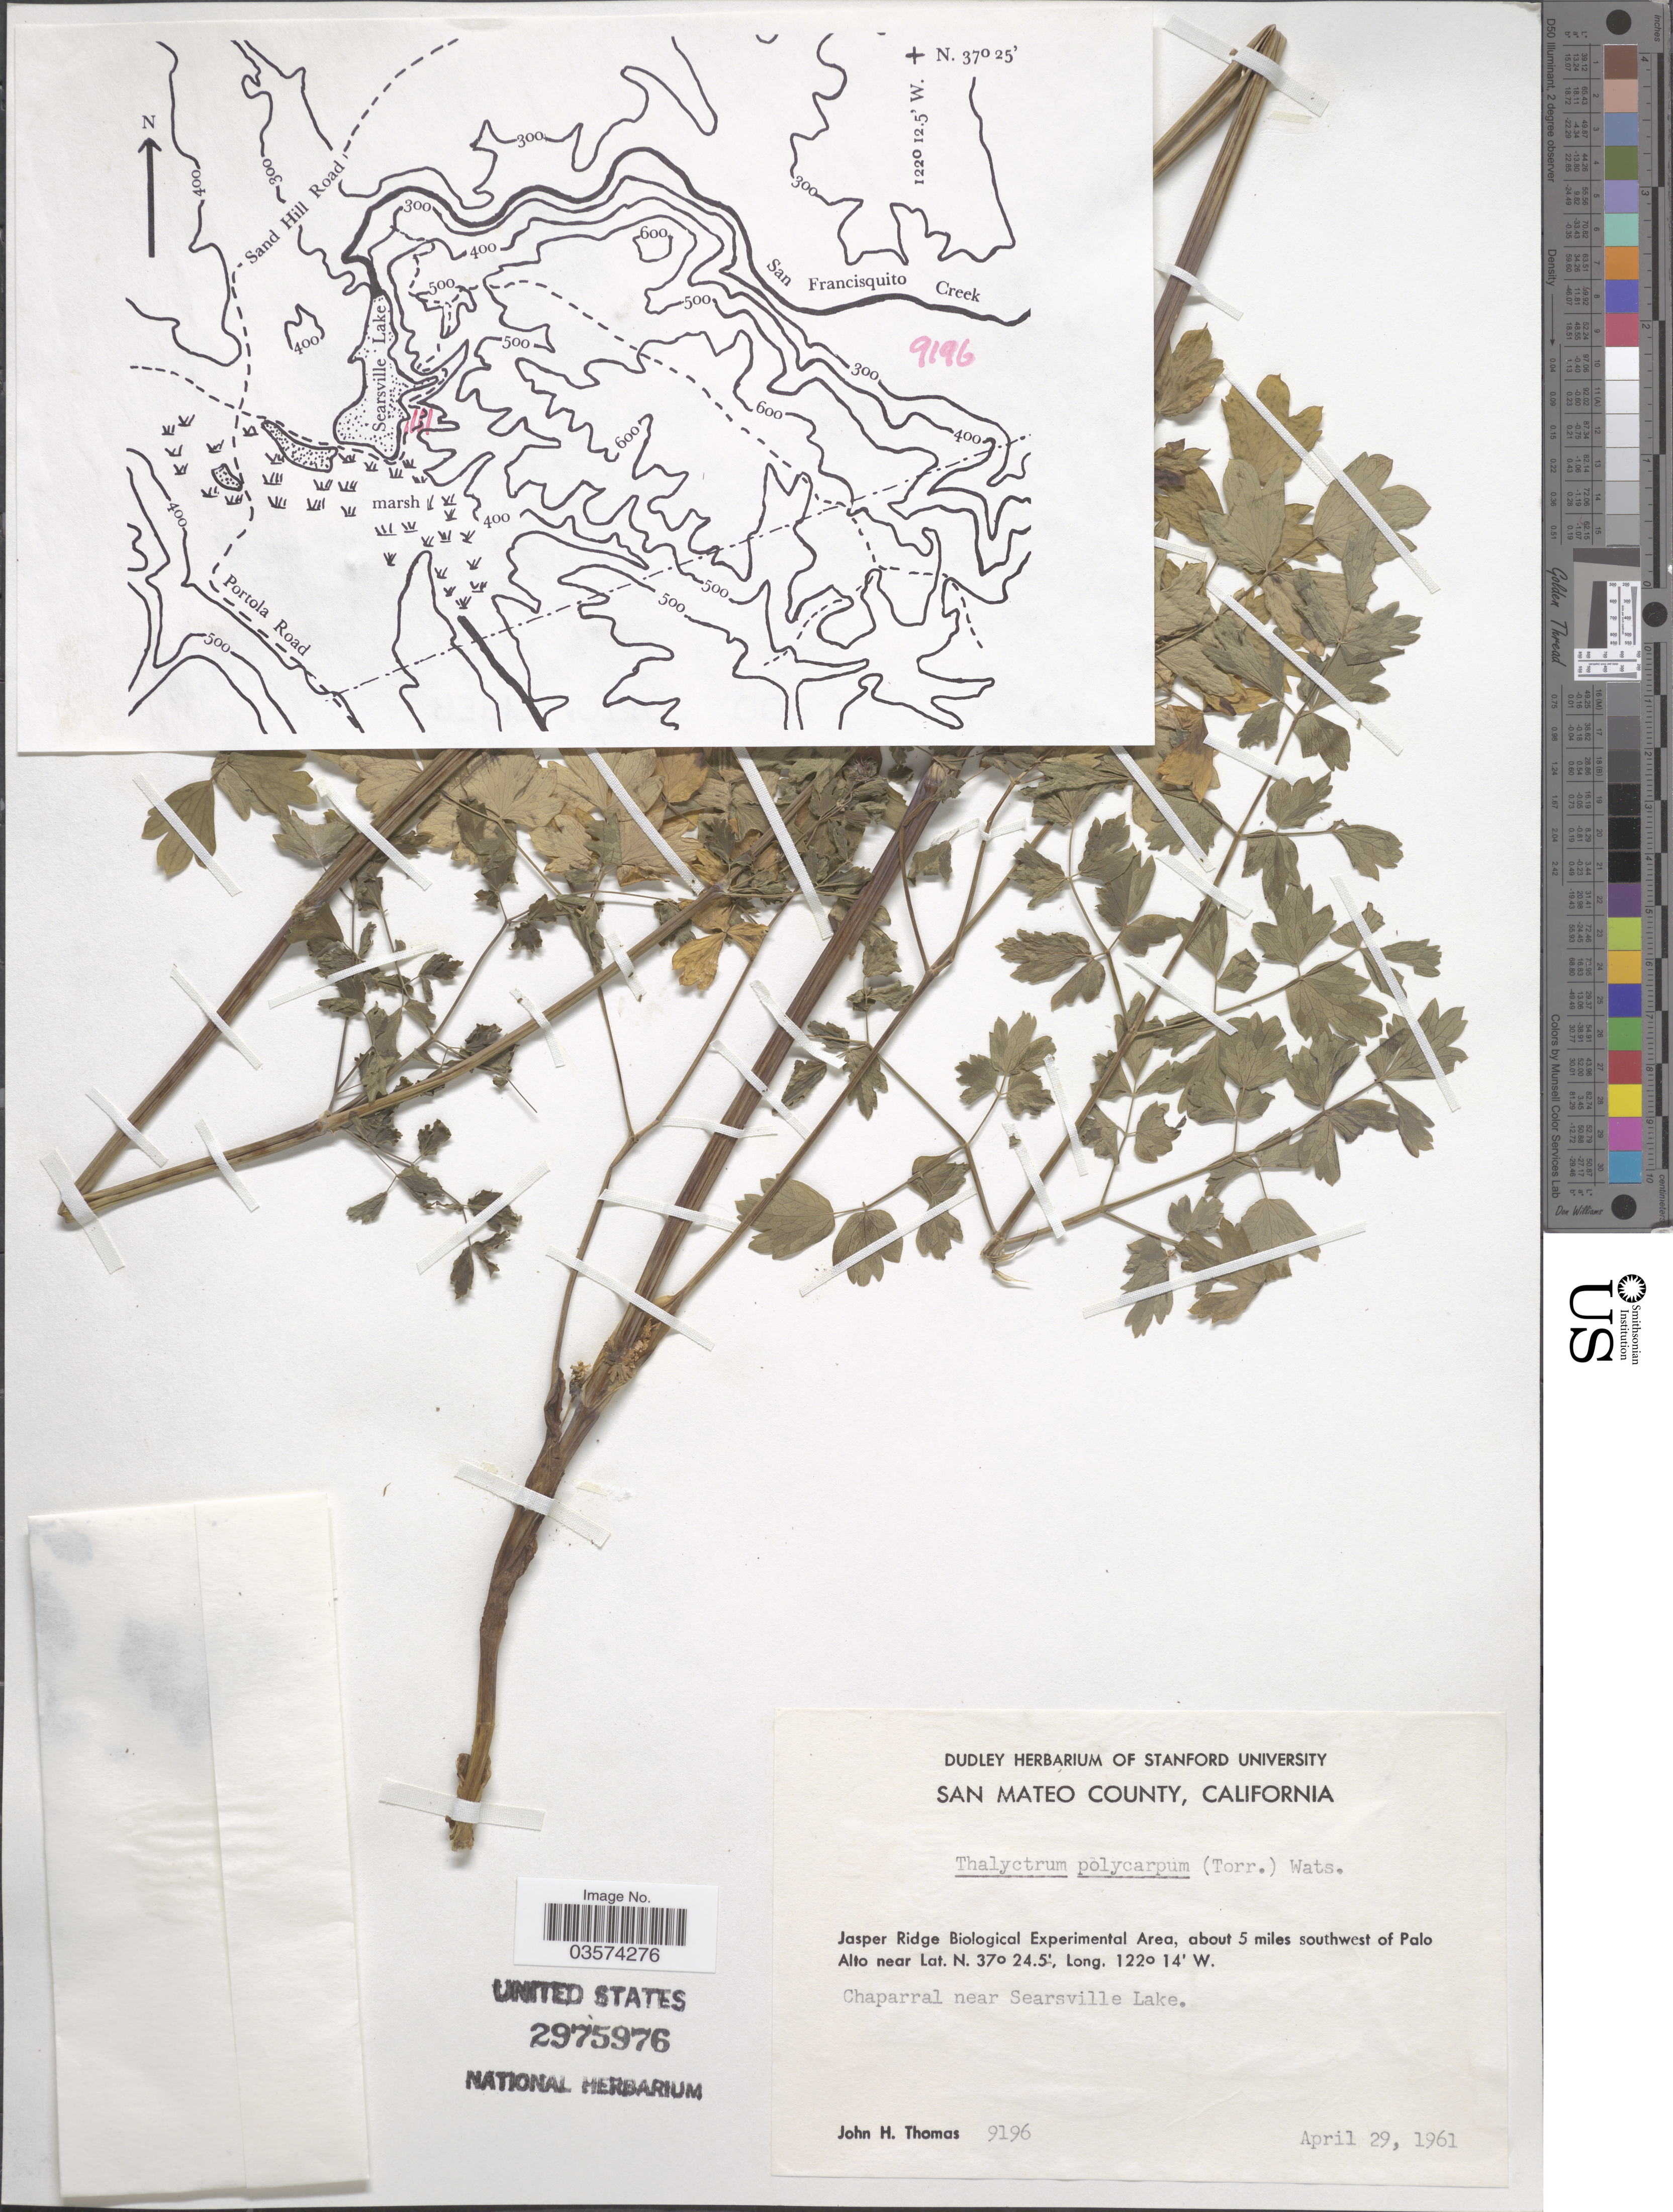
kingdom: Plantae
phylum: Tracheophyta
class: Magnoliopsida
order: Ranunculales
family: Ranunculaceae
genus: Thalictrum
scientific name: Thalictrum polycarpum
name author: (Torr.) S. Watson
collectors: J. H. Thomas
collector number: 9196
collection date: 1961-04-29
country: United States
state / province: California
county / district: San Mateo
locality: San Mateo County. Jasper Ridge Biological Experimental Area, about 5 miles southwest of Palo Alto. Chaparral near Searsville Lake.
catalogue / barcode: US 2975976